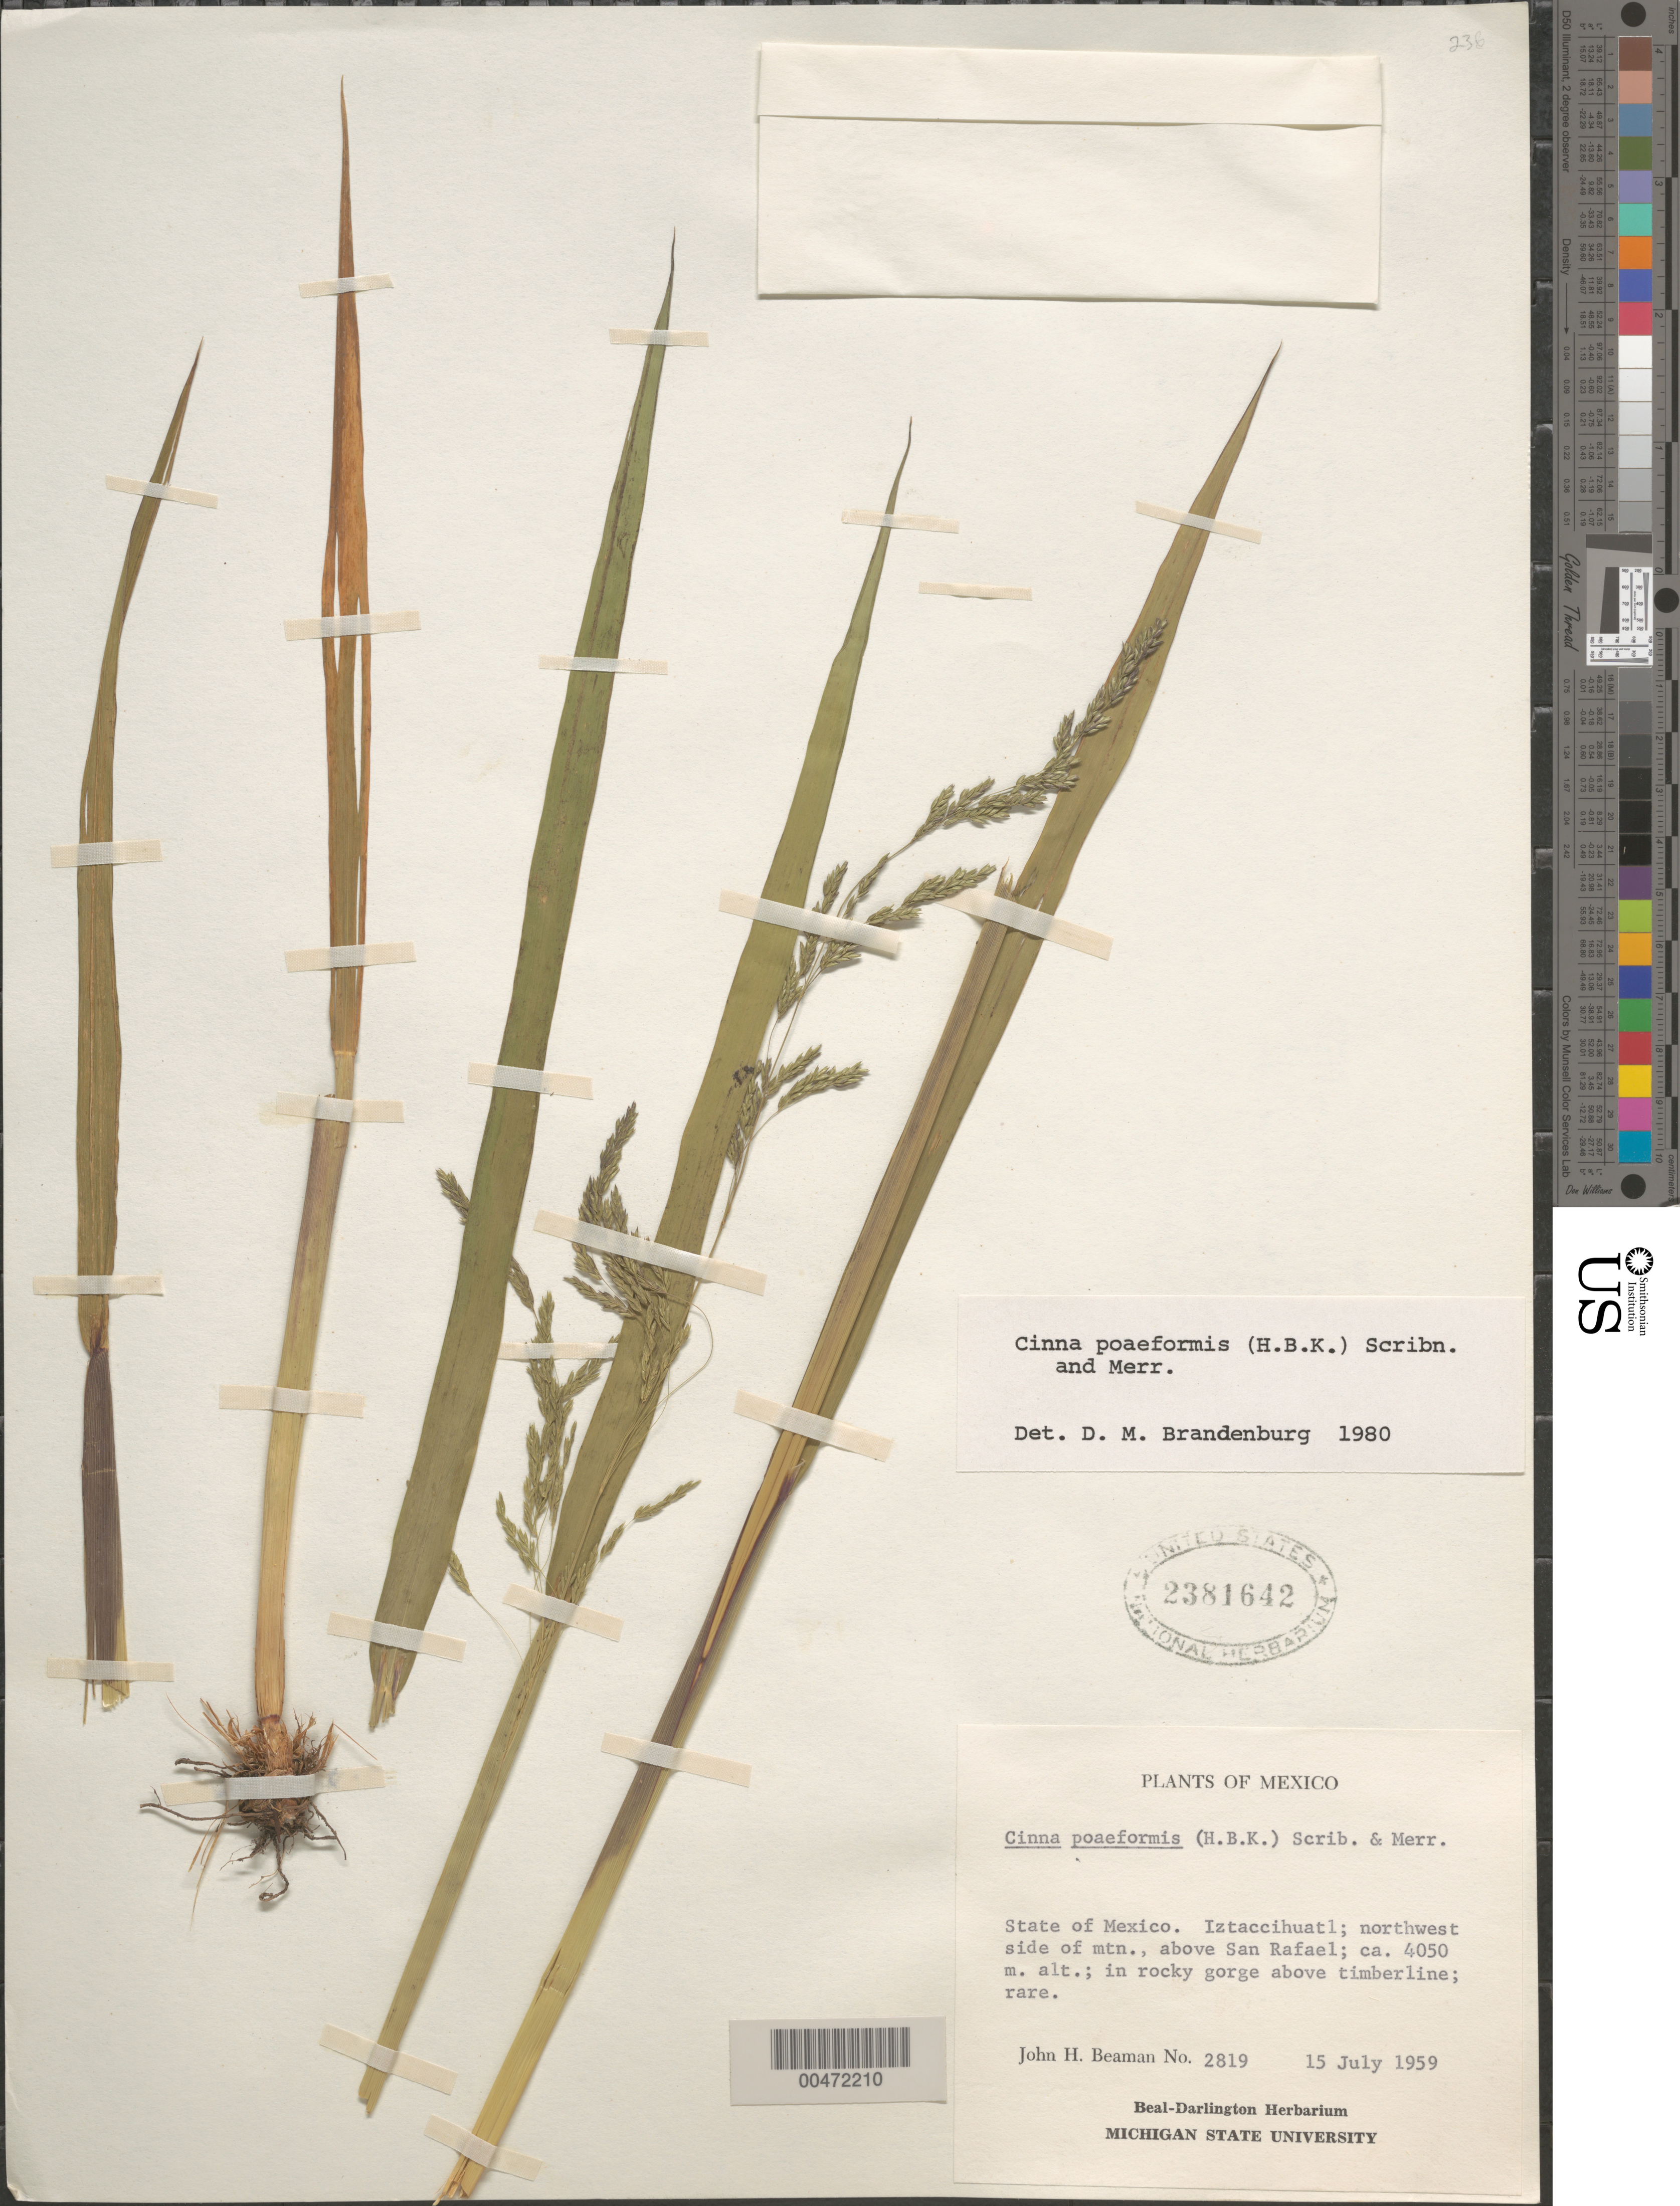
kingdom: Plantae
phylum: Tracheophyta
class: Liliopsida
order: Poales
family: Poaceae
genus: Cinna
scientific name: Cinna poiformis (Kunth) Scribn. & Merr.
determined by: Brandenburg, D. M.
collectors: J. H. Beaman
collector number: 2819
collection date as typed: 15 Jul 1959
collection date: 1959-07-15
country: Mexico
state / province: México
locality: Iztaccihuatl, NW side of mtn, above San Rafael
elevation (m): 4050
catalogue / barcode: US 2381642